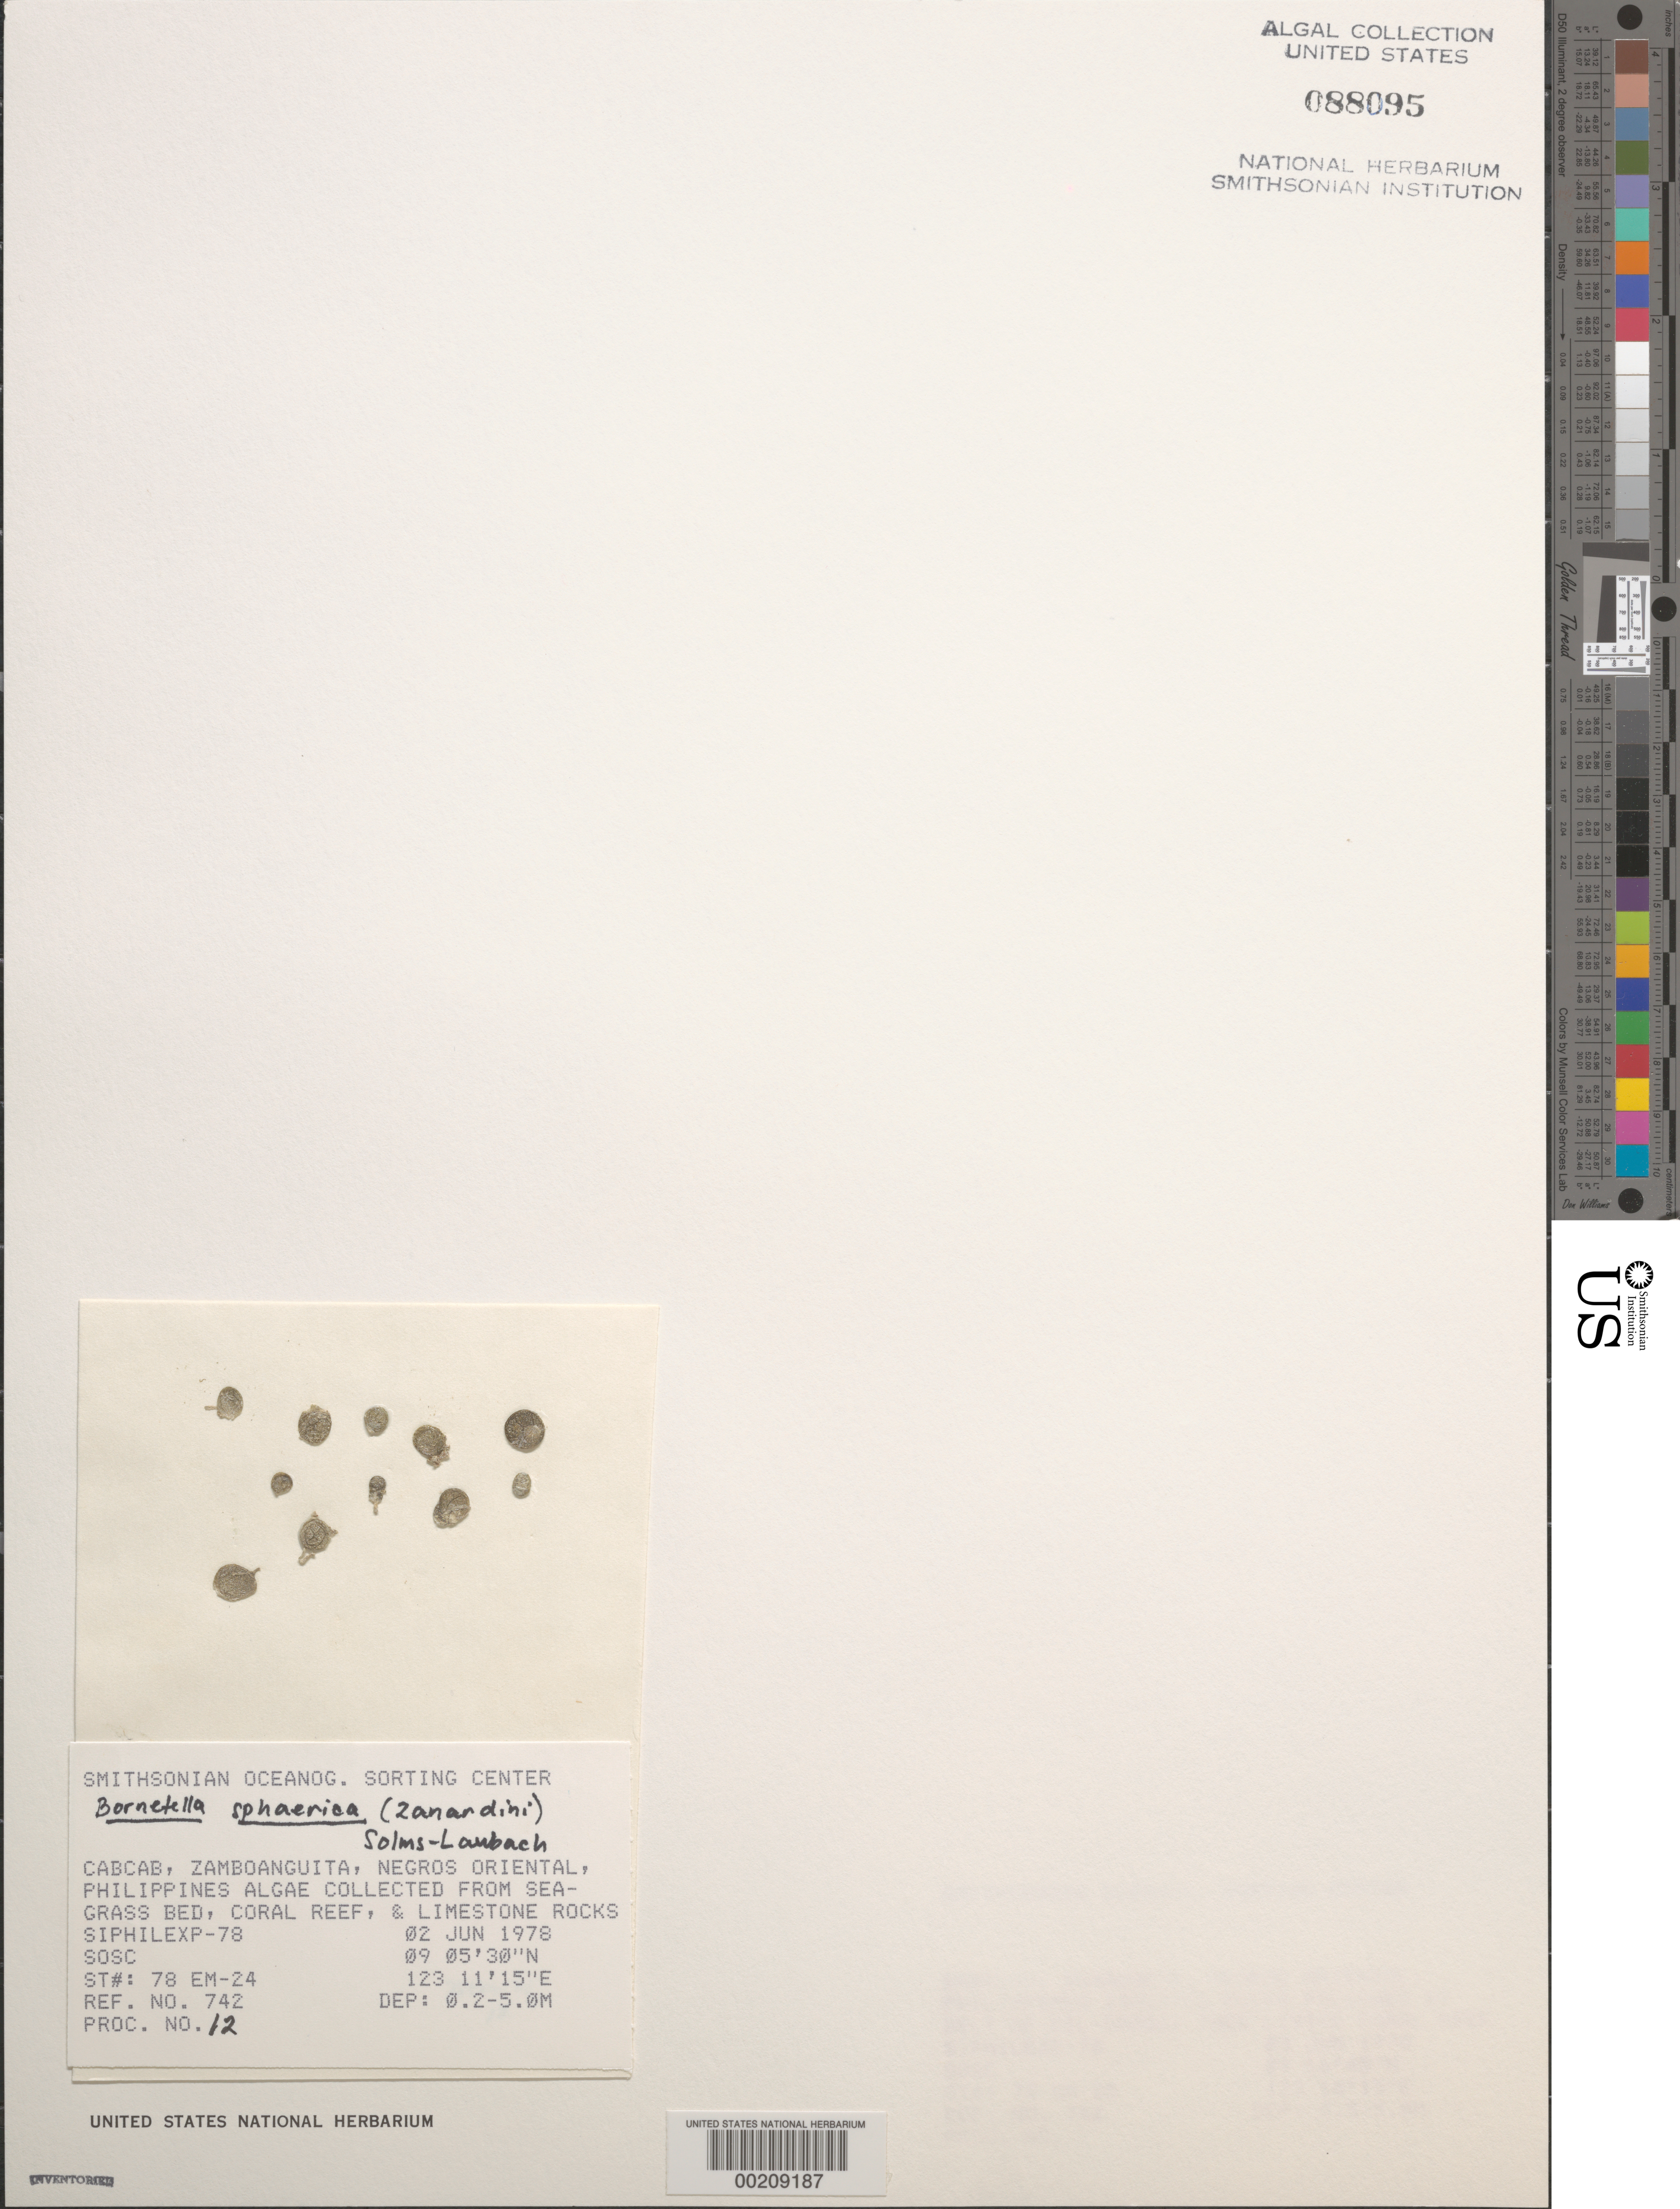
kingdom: Plantae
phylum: Chlorophyta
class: Ulvophyceae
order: Dasycladales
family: Dasycladaceae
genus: Bornetella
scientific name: Bornetella sphaerica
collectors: SOSC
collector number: Station 78 Em-24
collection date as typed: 02 Jun 1978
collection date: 1978-06-02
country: Philippines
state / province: Central Visayas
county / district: Negros Oriental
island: Negros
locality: Cabcab, Zamboanguita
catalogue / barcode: US 88095